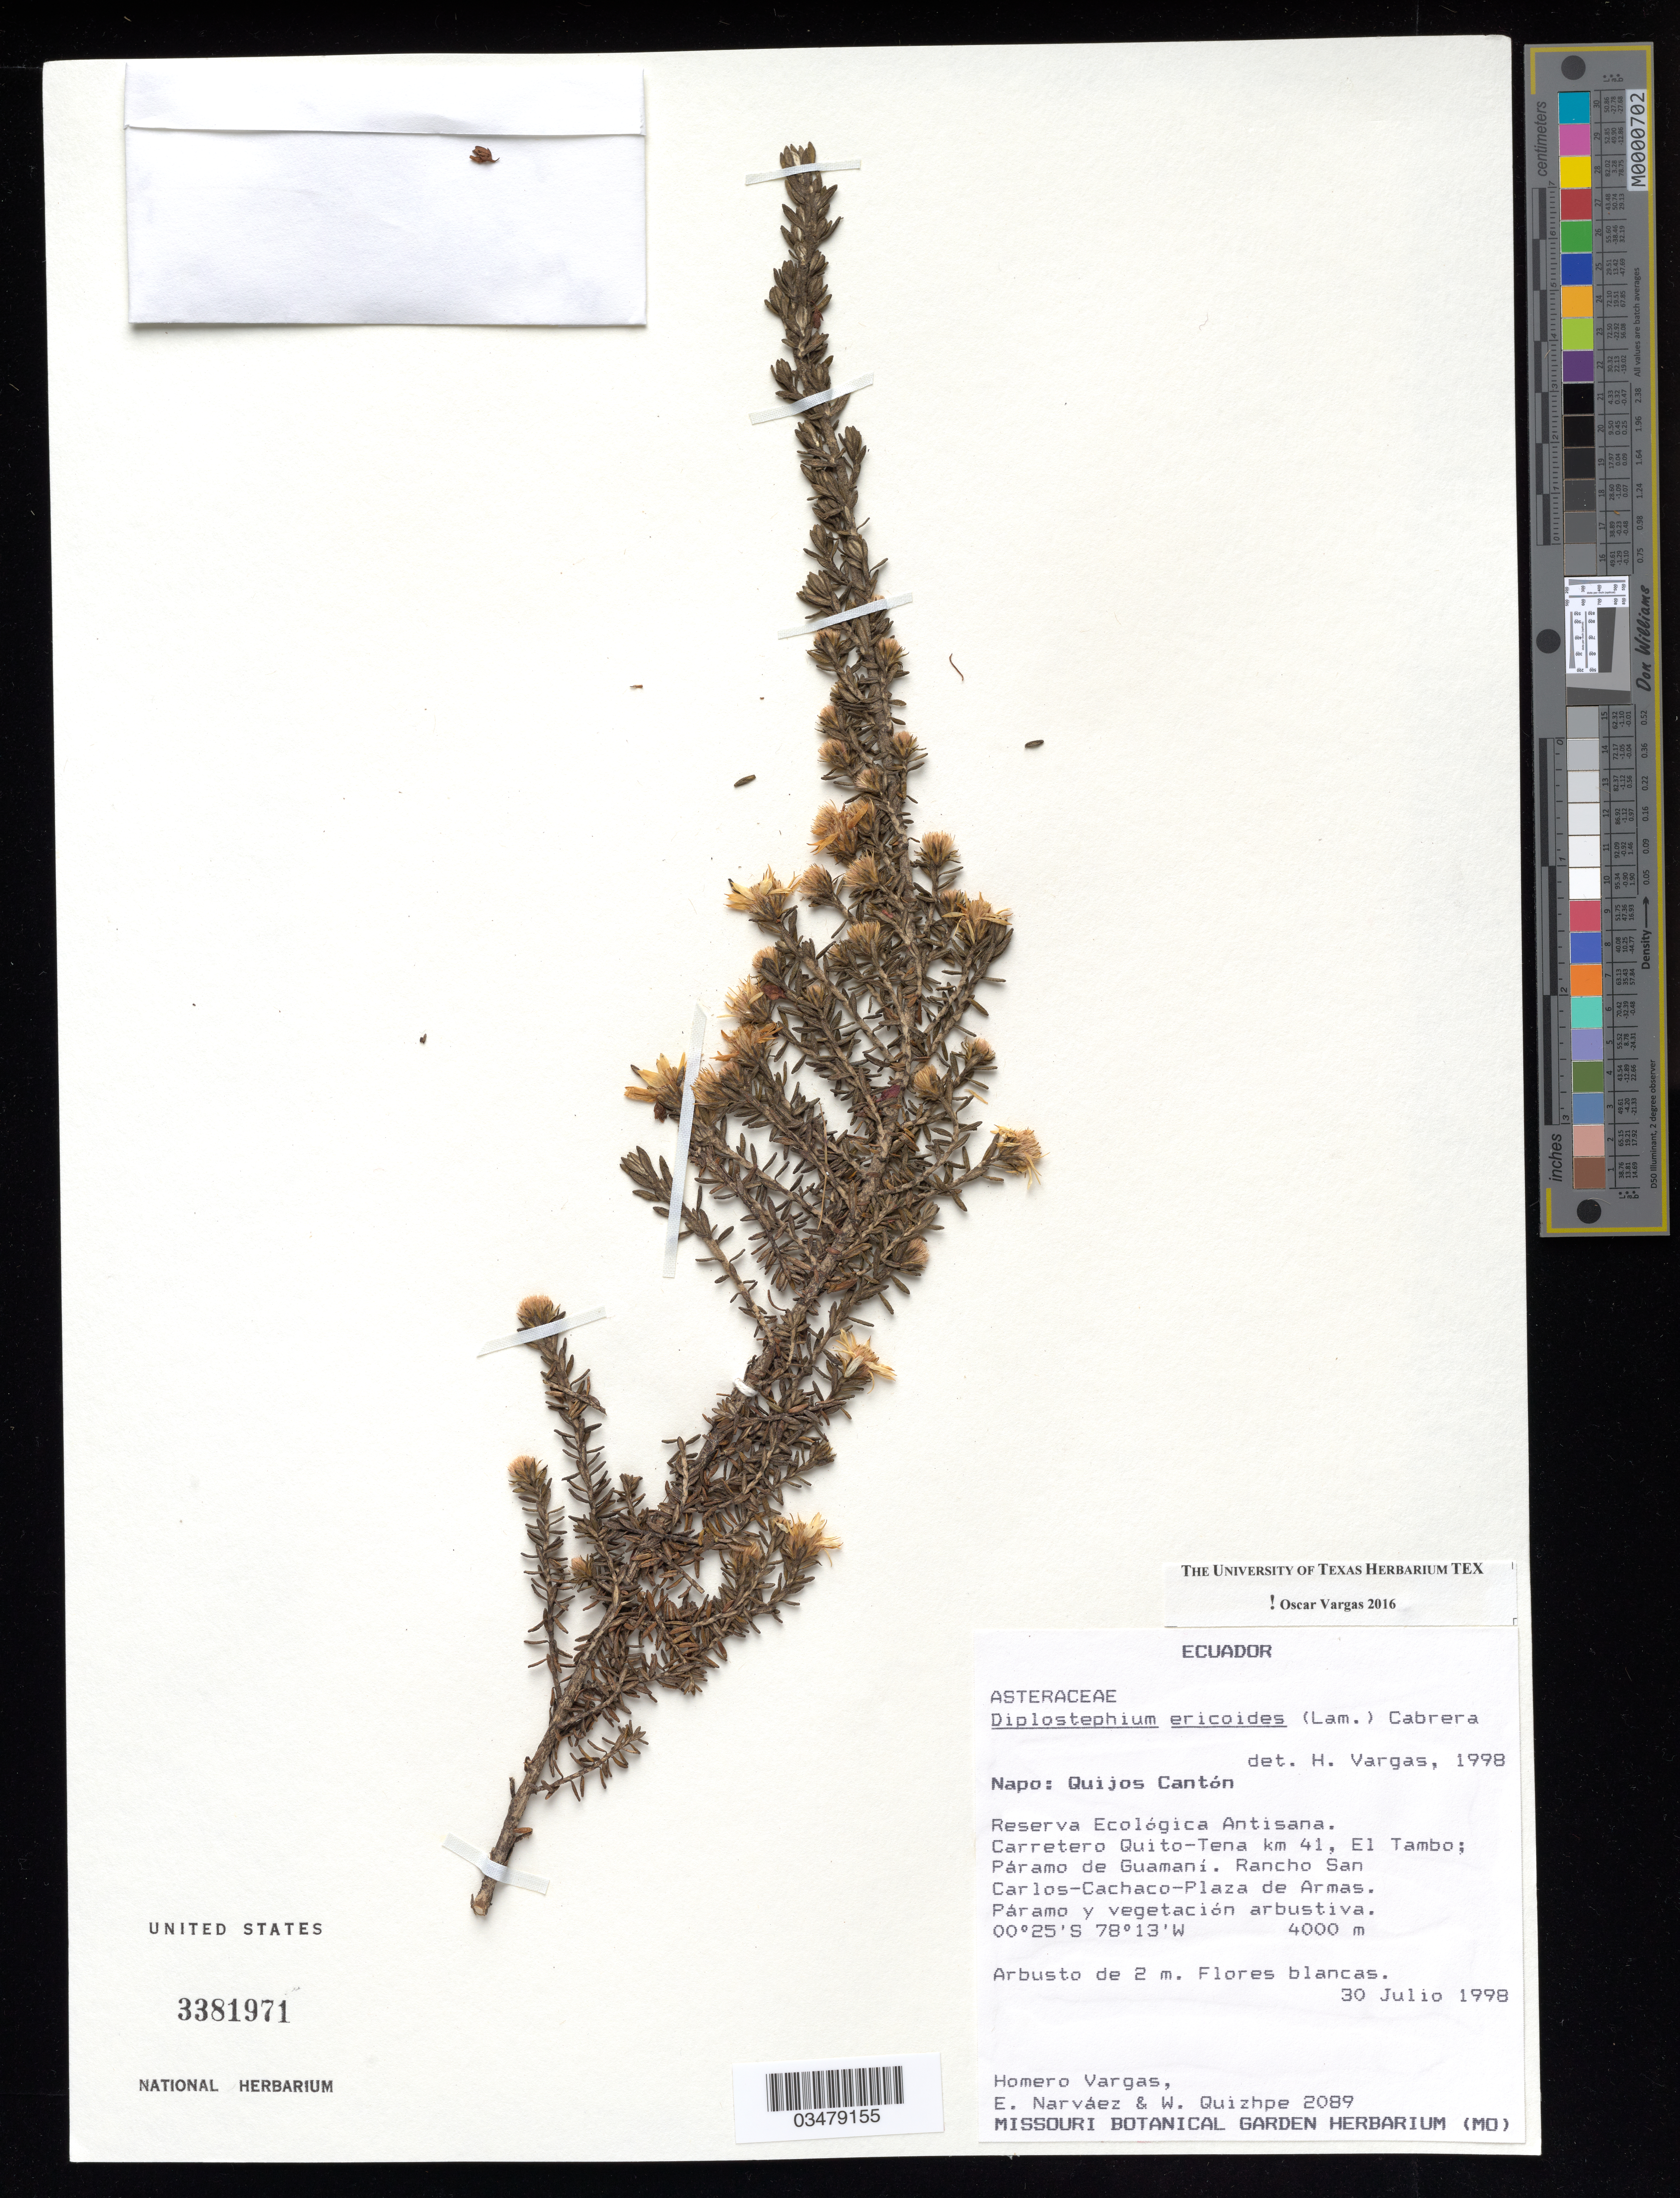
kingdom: Plantae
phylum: Tracheophyta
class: Magnoliopsida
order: Asterales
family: Asteraceae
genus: Diplostephium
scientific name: Diplostephium ericoides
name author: (Lam.) Cabrera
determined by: Vargas, Oscar M.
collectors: H. Vargas, E. Narváez & W. Quizhpe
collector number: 2089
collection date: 1998-07-30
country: Ecuador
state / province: Napo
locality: Napo; Quijos Canton. Reserva Ecologica Antisana. Carretero Quito-Tena km 41, El Tambo; Paramo de Guamani. Rancho San Carlo-Cachaco-Plaza de Armas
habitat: Paramo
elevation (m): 4000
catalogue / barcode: US 3381971